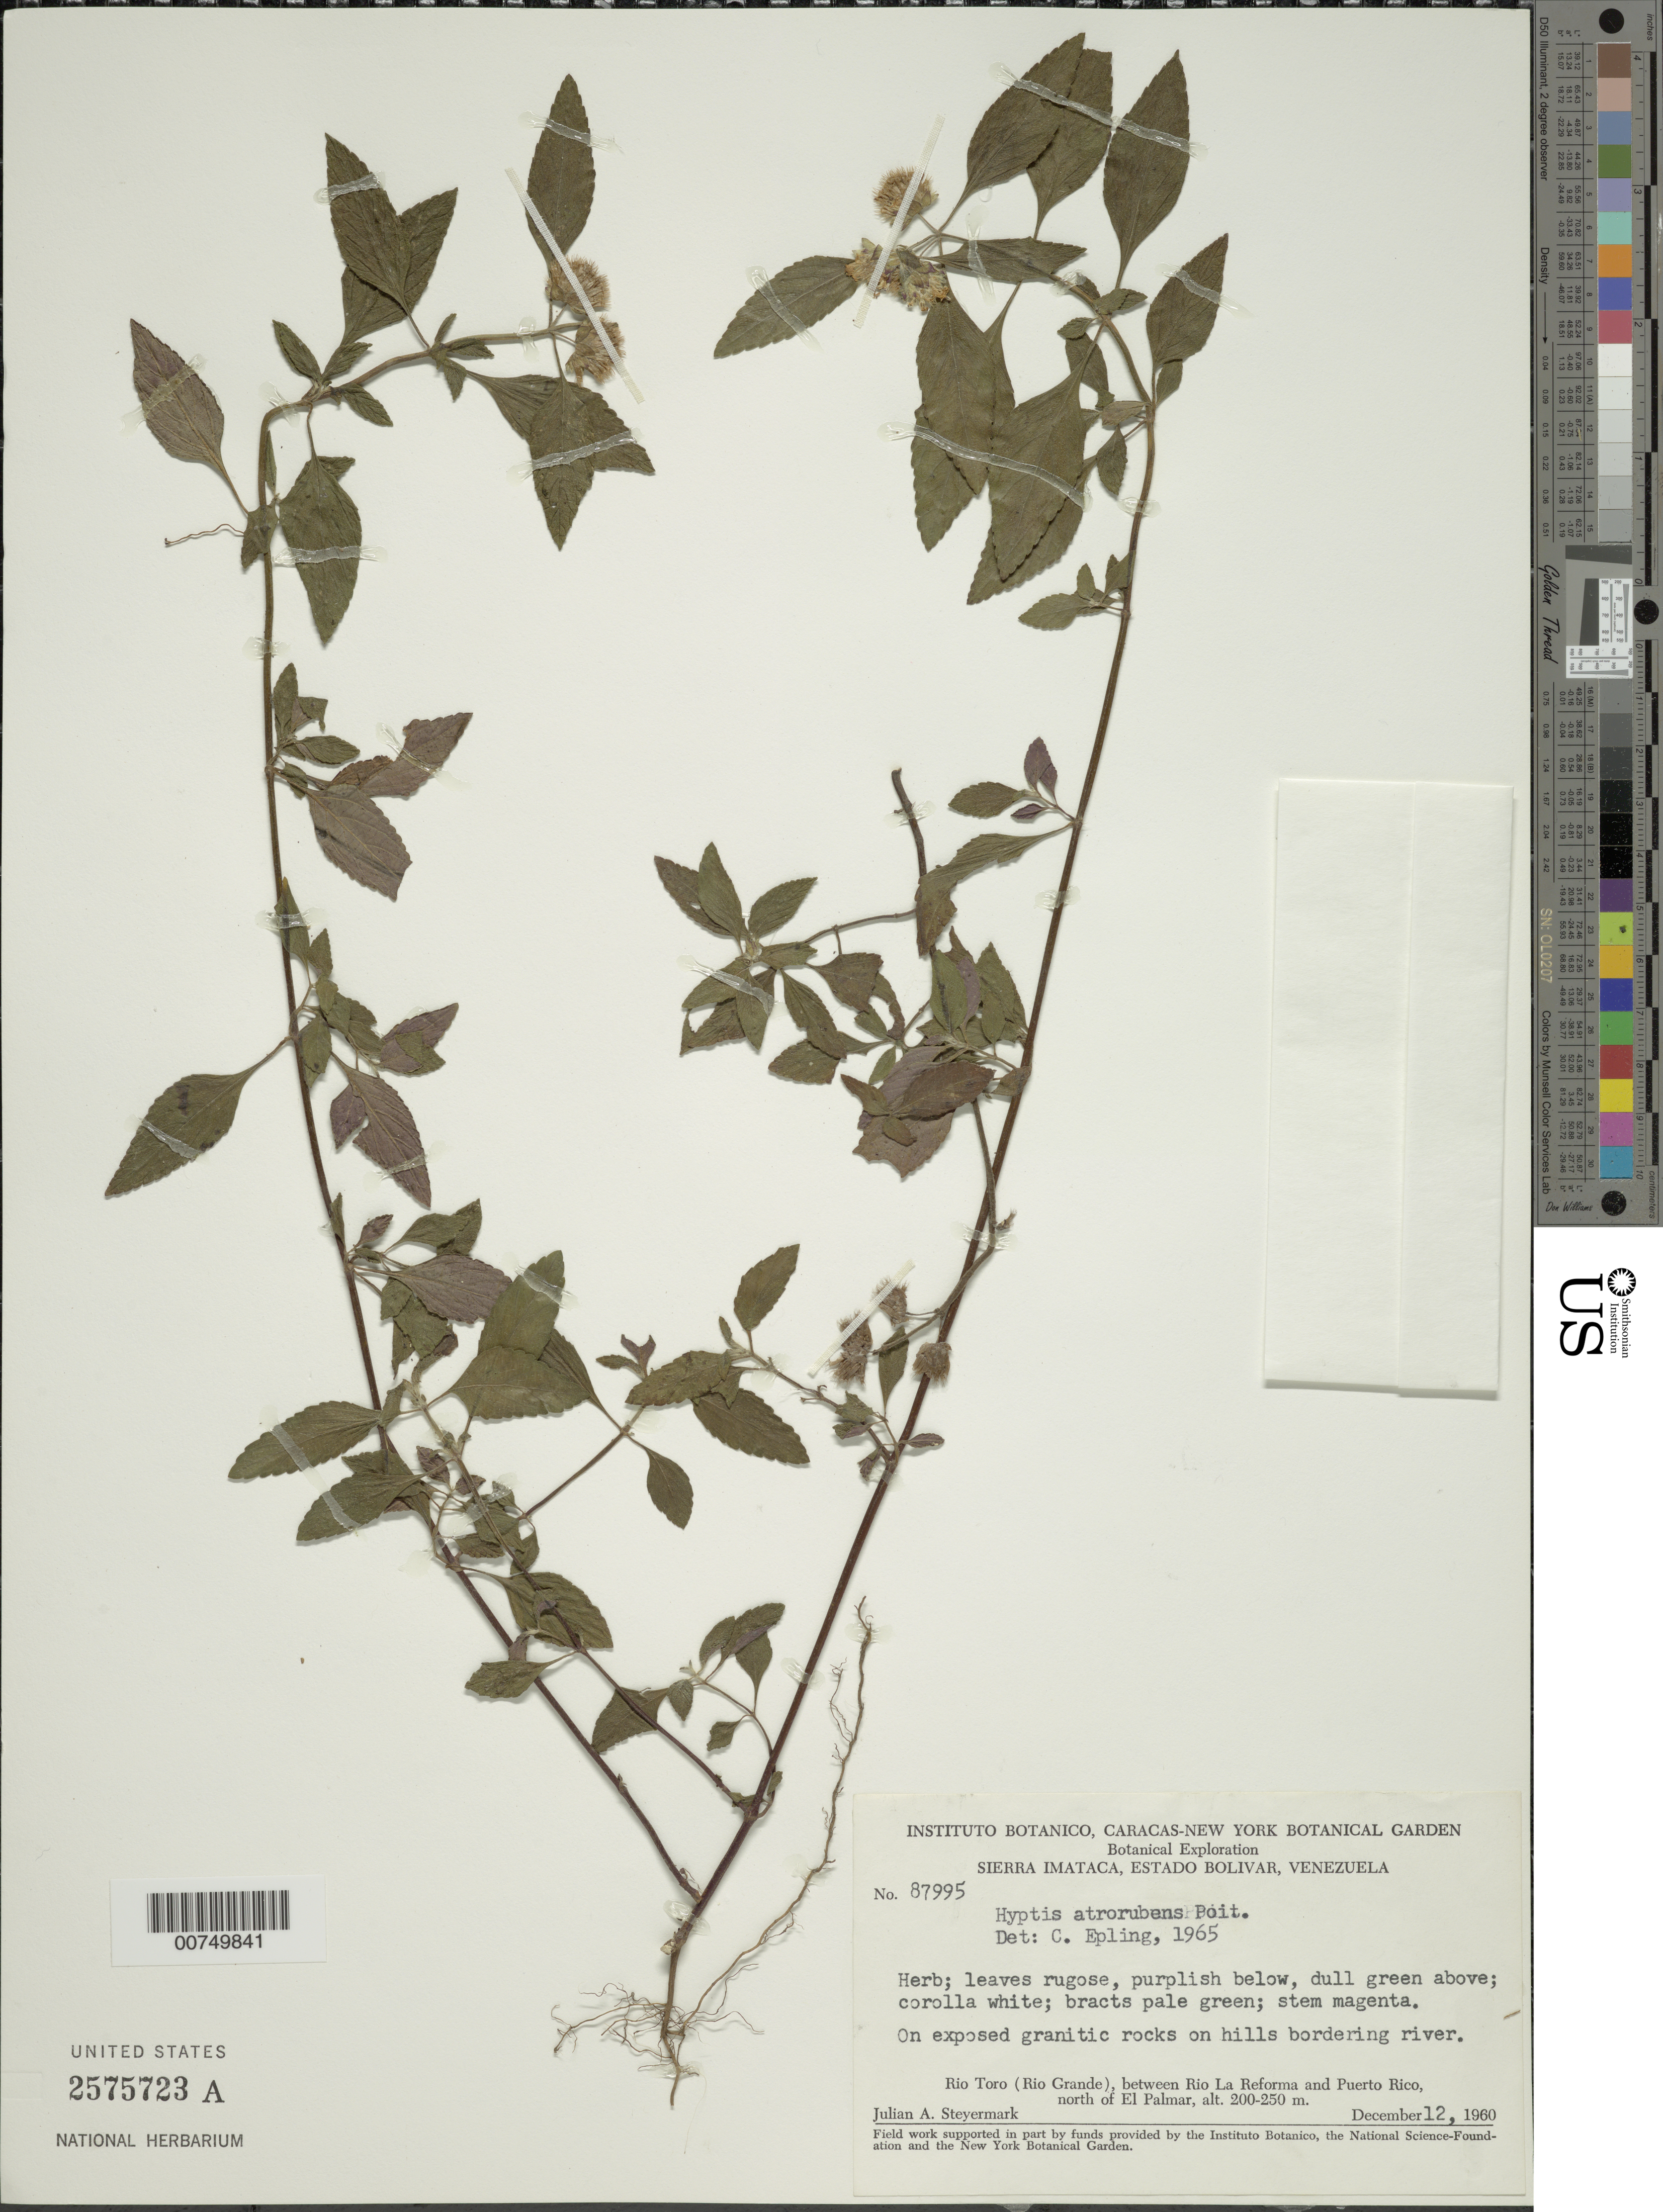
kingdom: Plantae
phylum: Tracheophyta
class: Magnoliopsida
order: Lamiales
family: Lamiaceae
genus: Hyptis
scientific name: Hyptis atrorubens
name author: Poit.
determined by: Epling, C. C.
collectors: J. Steyermark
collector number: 87995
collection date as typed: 12-Dec-60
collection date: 1960-12-12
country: Venezuela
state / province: Bolívar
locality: Sierra Imataca; Cerro La Reforma, above junction with Río Reforma with Río Toro (Río Grande), between Río La Reforma and Puerto Rico, N of El Palmar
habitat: Exposed granitic outcrops on hills bordering river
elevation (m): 200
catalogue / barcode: US 2575723A